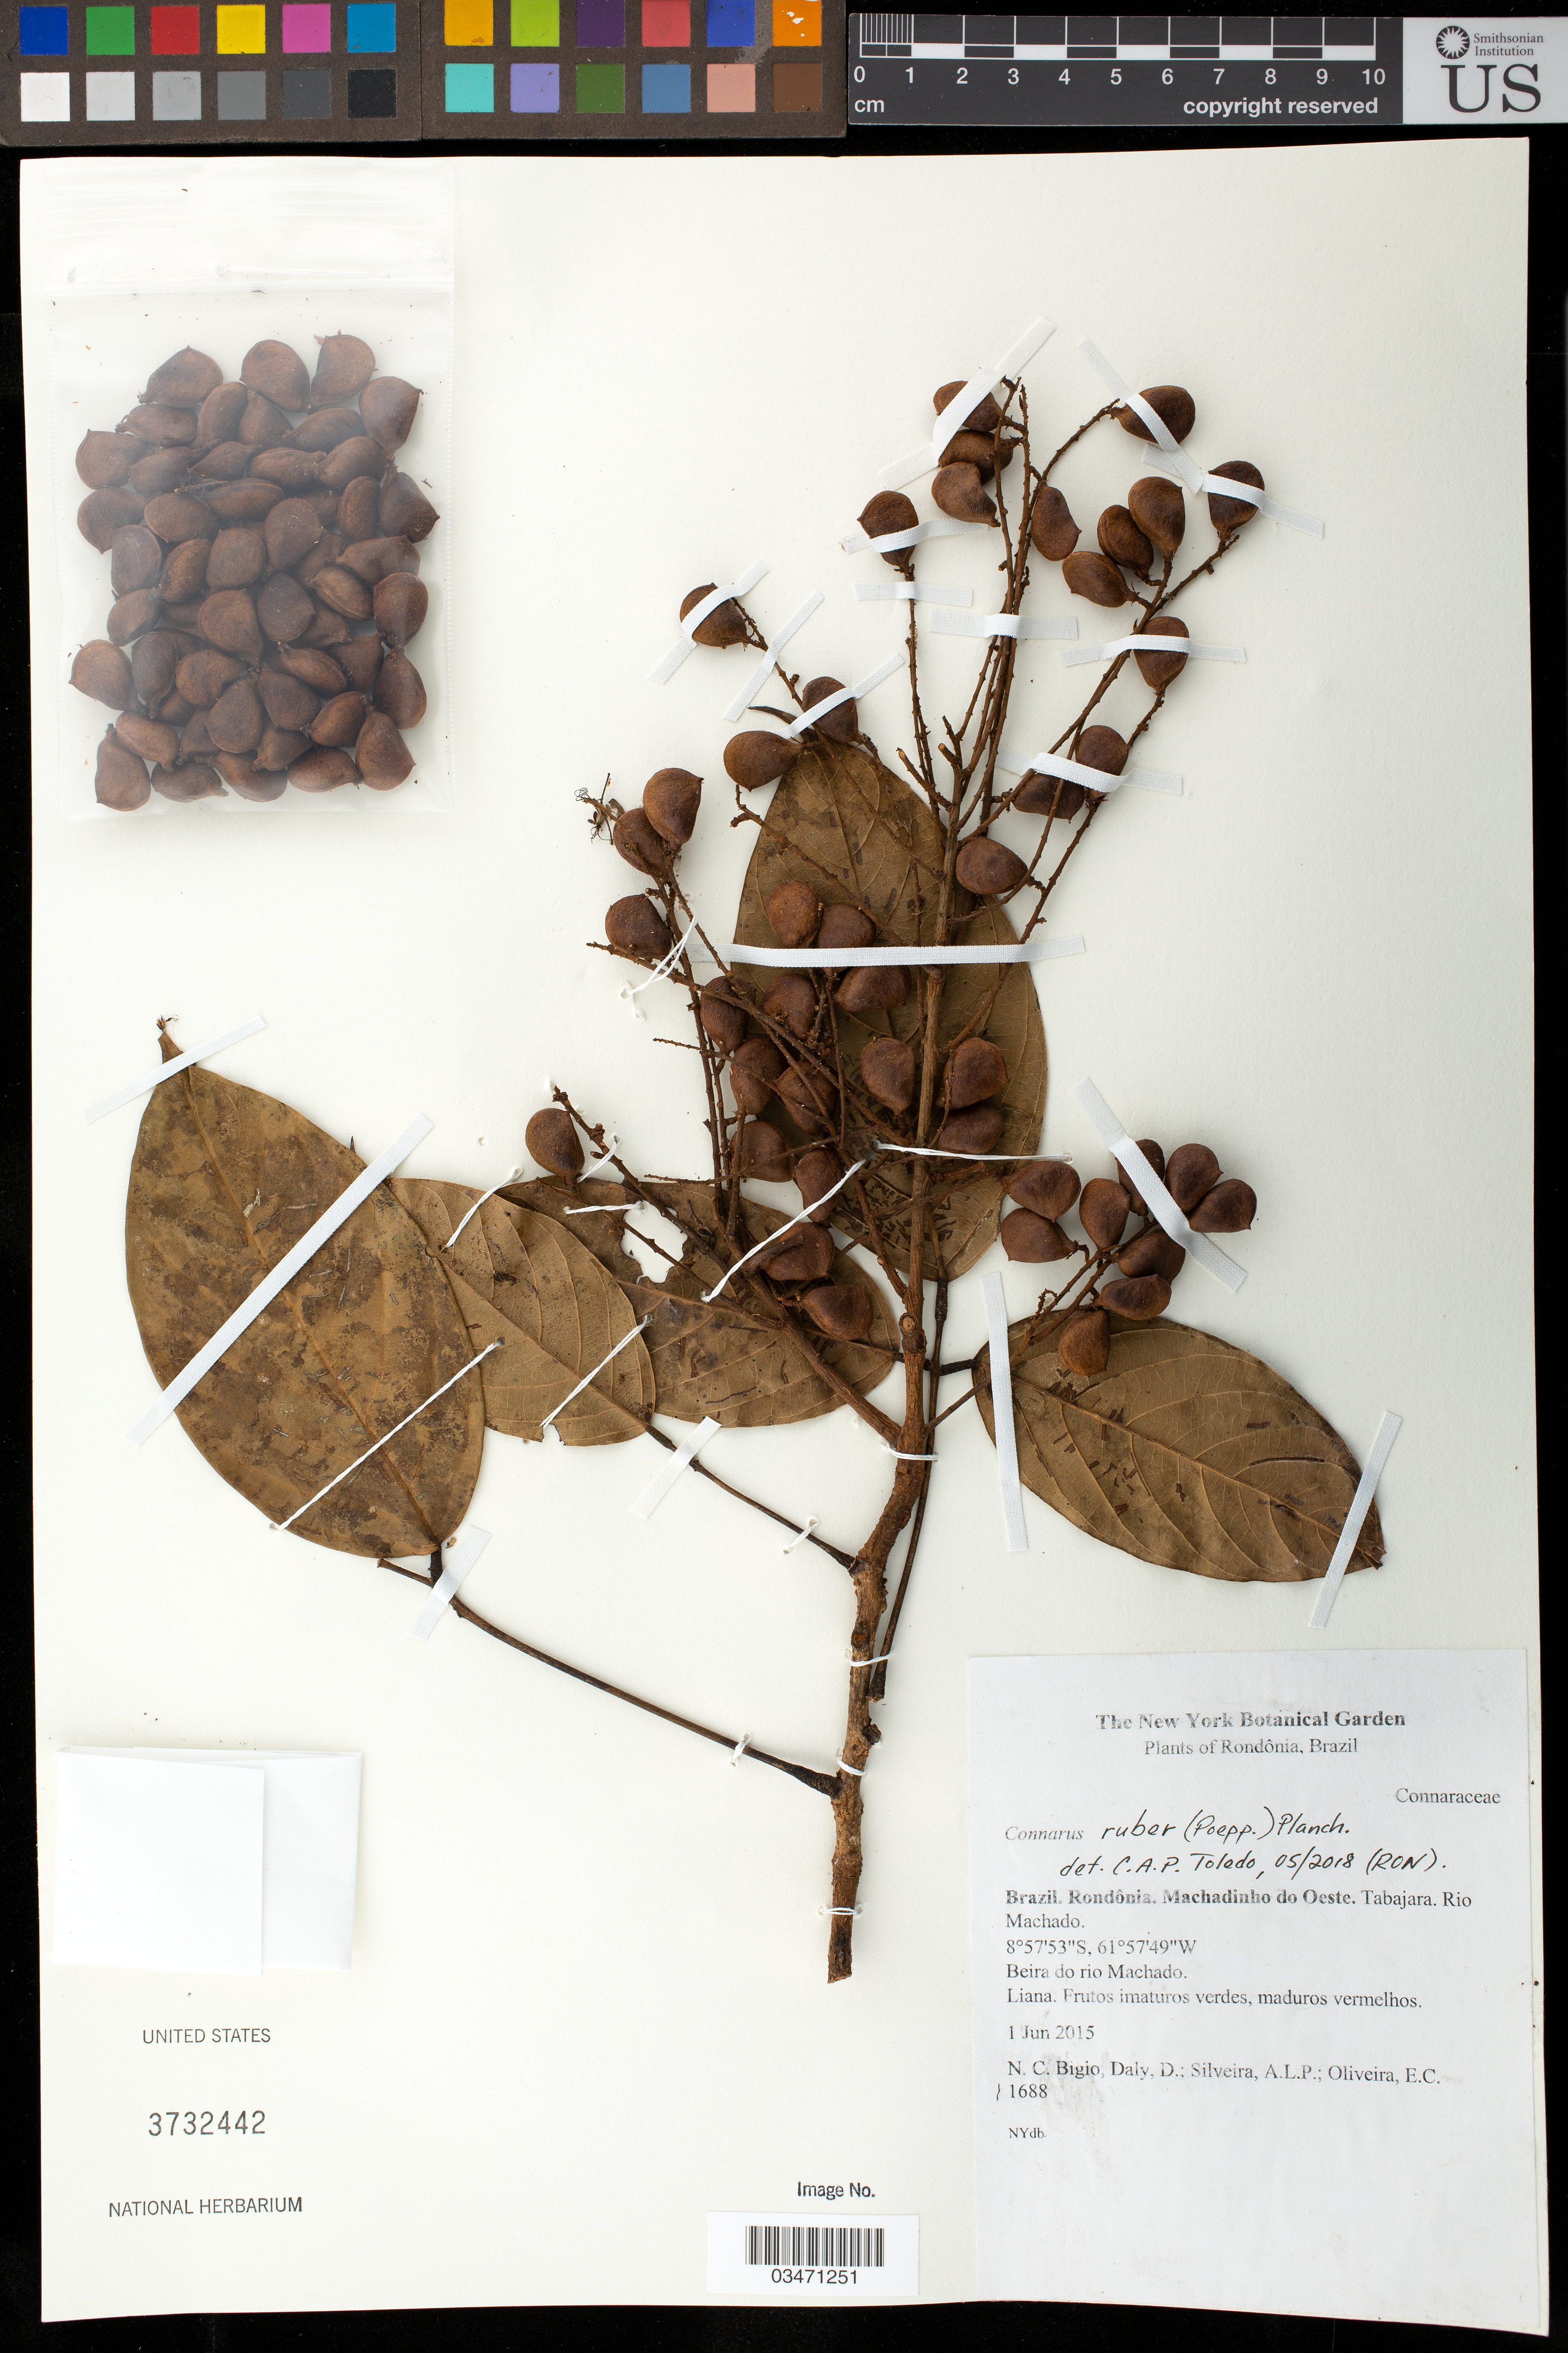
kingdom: Plantae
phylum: Tracheophyta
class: Magnoliopsida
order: Oxalidales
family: Connaraceae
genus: Connarus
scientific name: Connarus ruber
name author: (Poepp. & Endl.) Planch.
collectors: N. C. Bigio, D. Daly, -. Silveira & E. Oliveira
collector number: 1688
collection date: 2015-06-01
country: Brazil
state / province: Rondônia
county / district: Machadinho do Oeste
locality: Tabajara, Rio Machado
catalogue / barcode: US 3732442